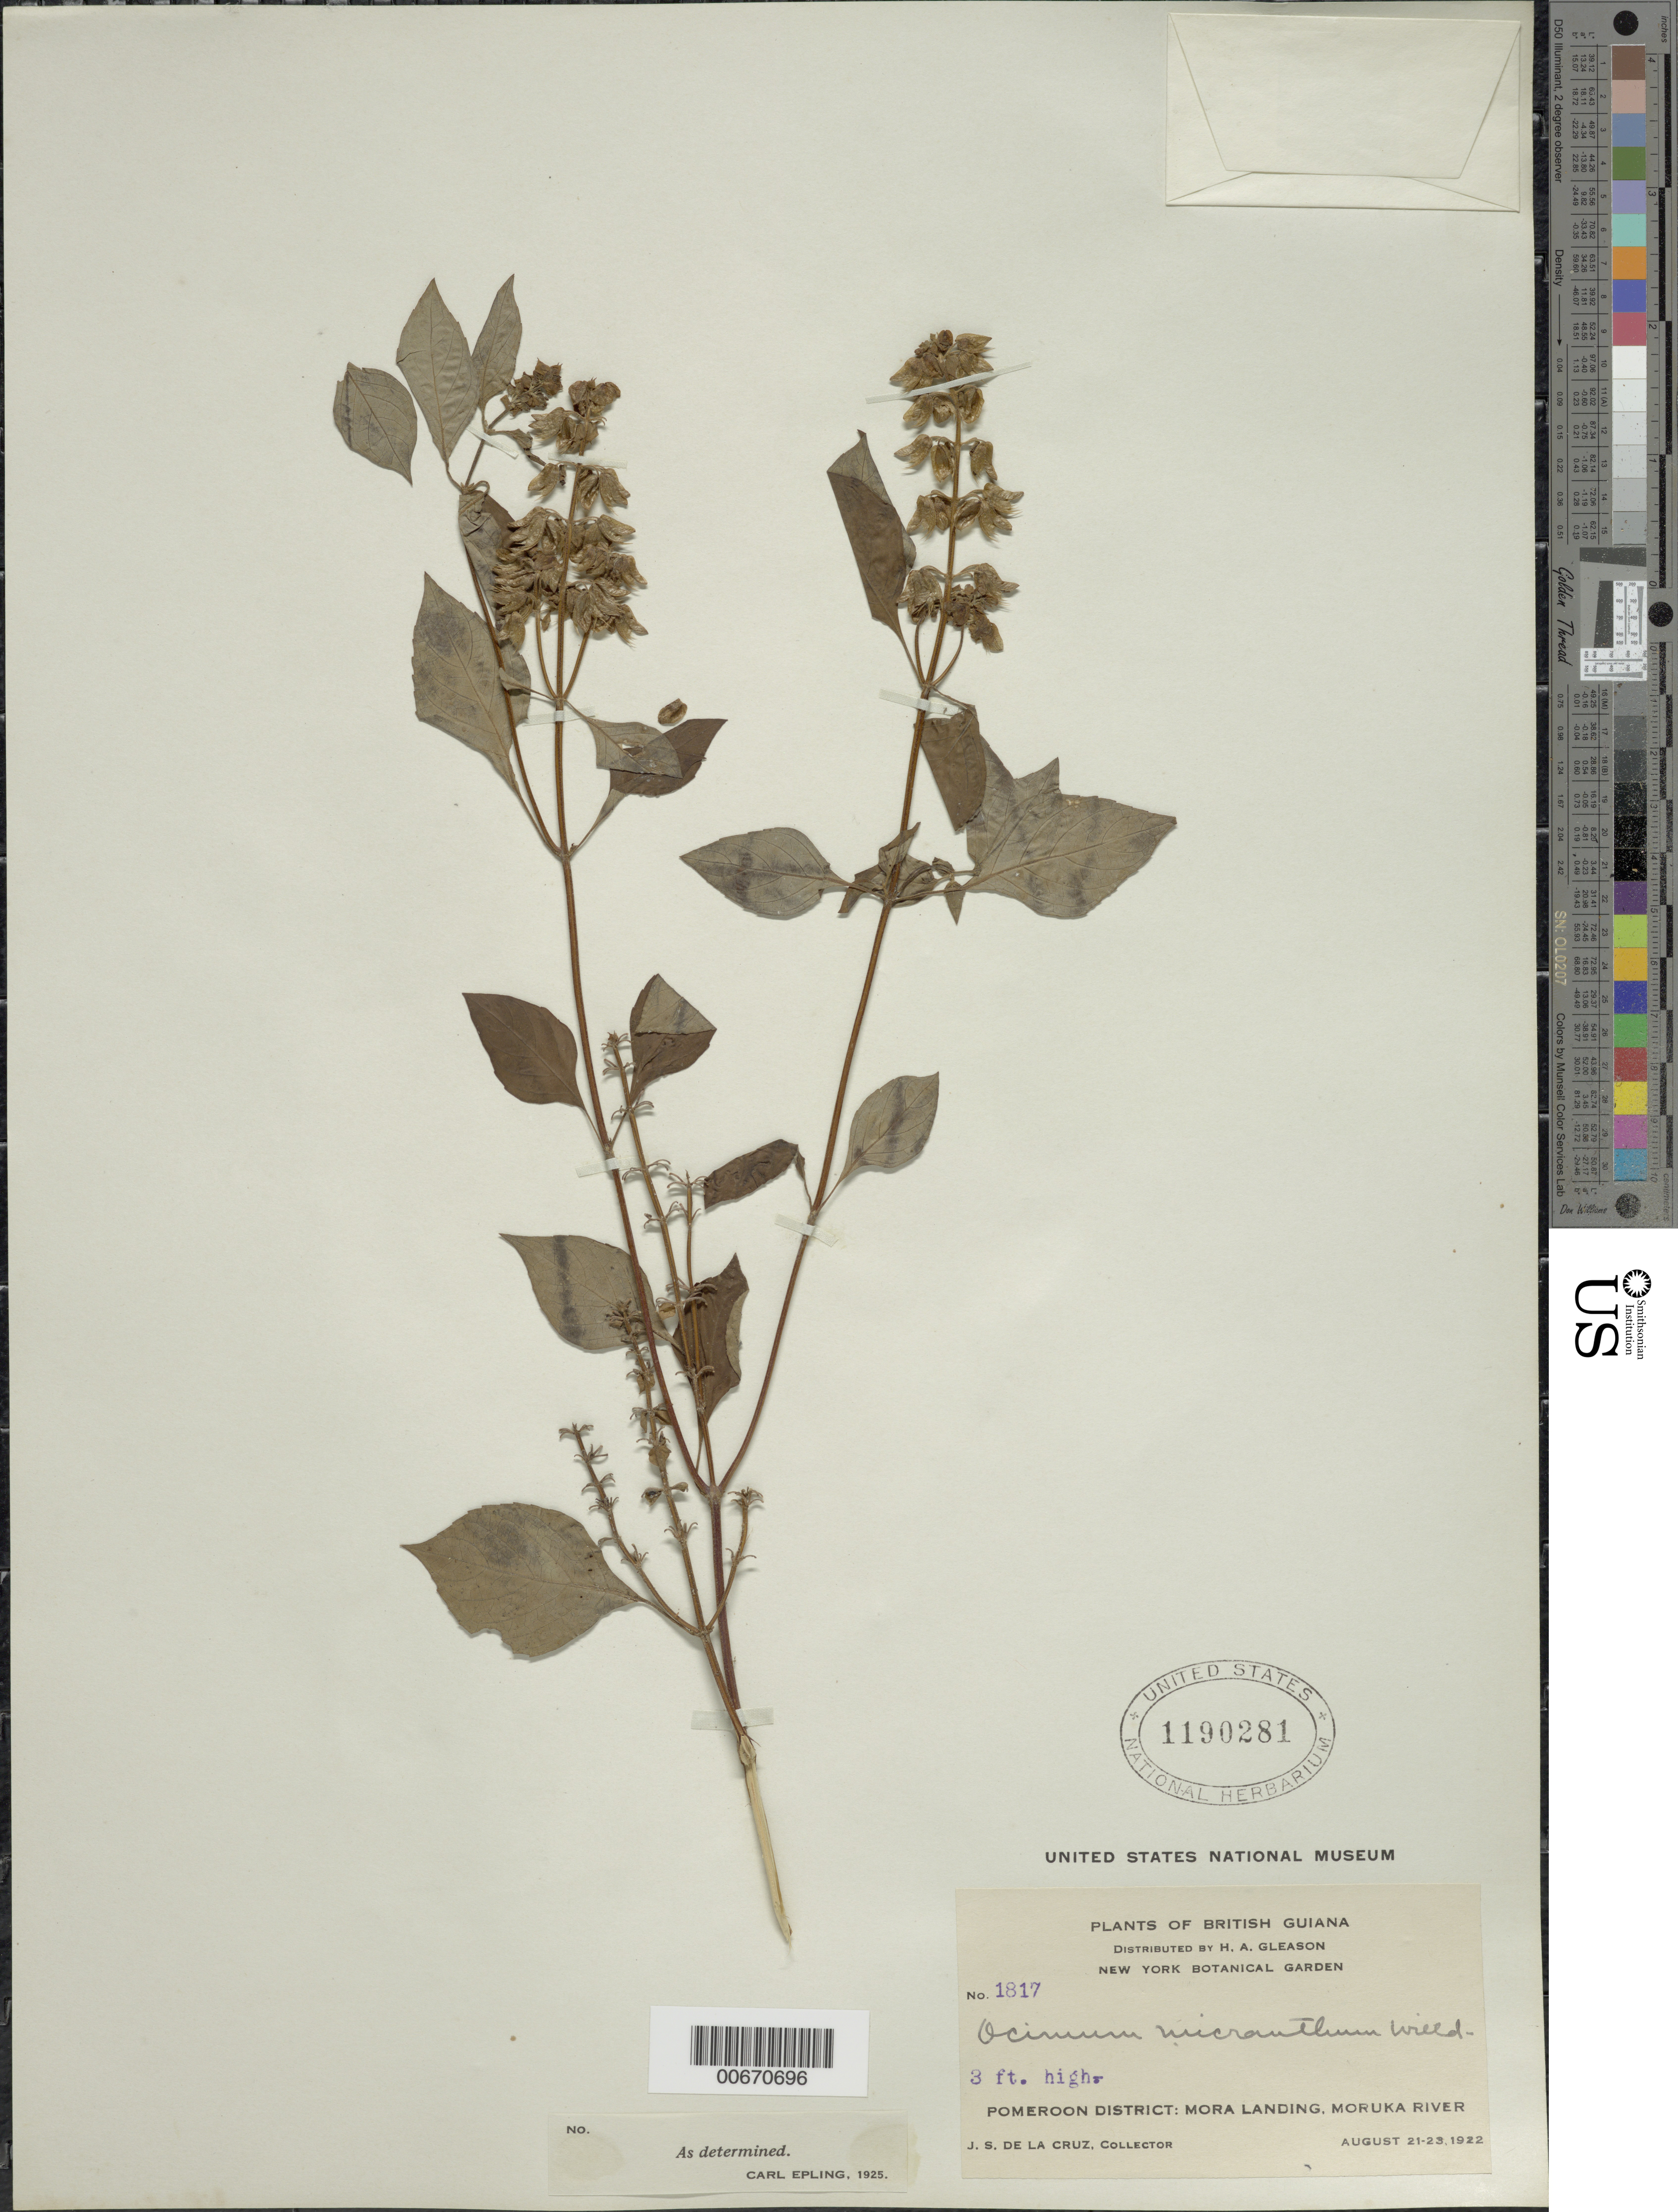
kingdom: Plantae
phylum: Tracheophyta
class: Magnoliopsida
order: Lamiales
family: Lamiaceae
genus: Ocimum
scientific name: Ocimum micranthum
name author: Willd.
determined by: Epling, C. C.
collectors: J. S. de la Cruz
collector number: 1817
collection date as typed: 21-Aug-22 to 23-Aug-22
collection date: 1922-08-21/1922-08-23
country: Guyana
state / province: Barima-Waini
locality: Mora Landing, Moruka R., Pomeroon Dist.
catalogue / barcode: US 1190281